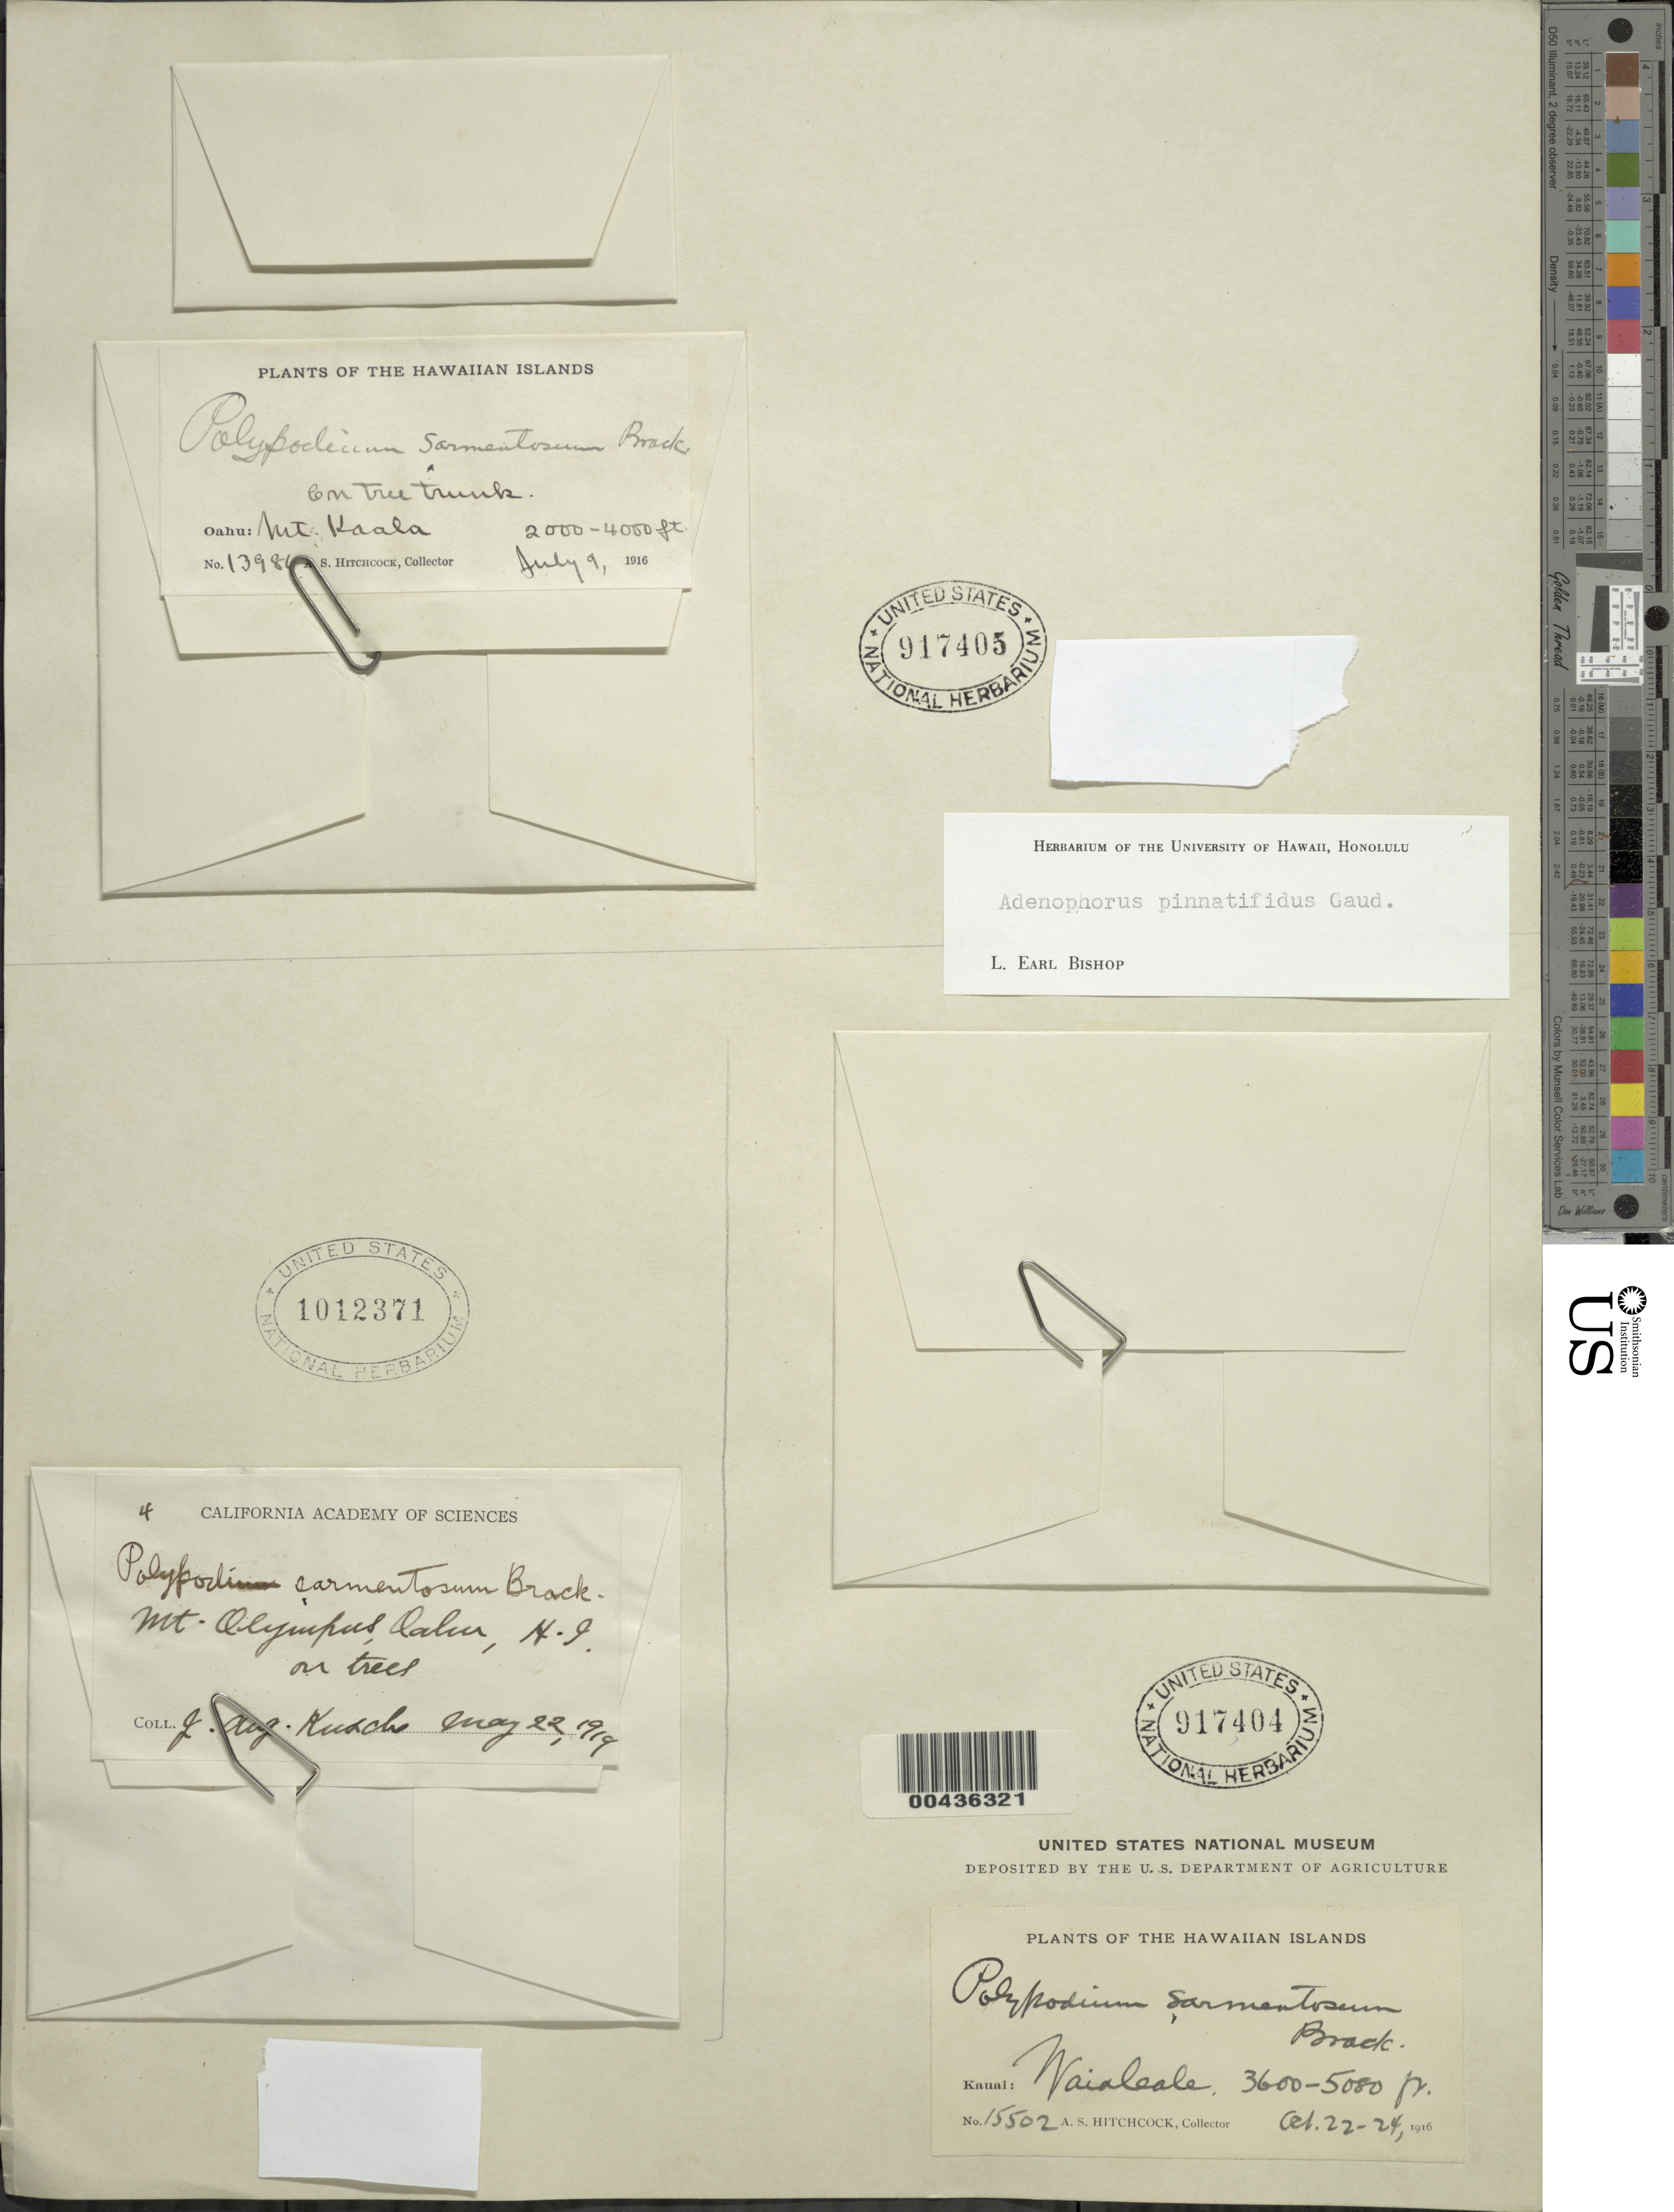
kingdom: Plantae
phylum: Tracheophyta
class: Polypodiopsida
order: Polypodiales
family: Polypodiaceae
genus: Adenophorus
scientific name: Adenophorus pinnatifidus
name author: Gaudich.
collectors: A. S. Hitchcock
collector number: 15502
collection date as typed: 22 Oct 1916 to 24 Oct 1916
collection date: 1916-10-22/1916-10-24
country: United States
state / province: Hawaii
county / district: Kauai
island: Kaua'i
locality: Waialeale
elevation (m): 1097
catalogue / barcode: US 917404